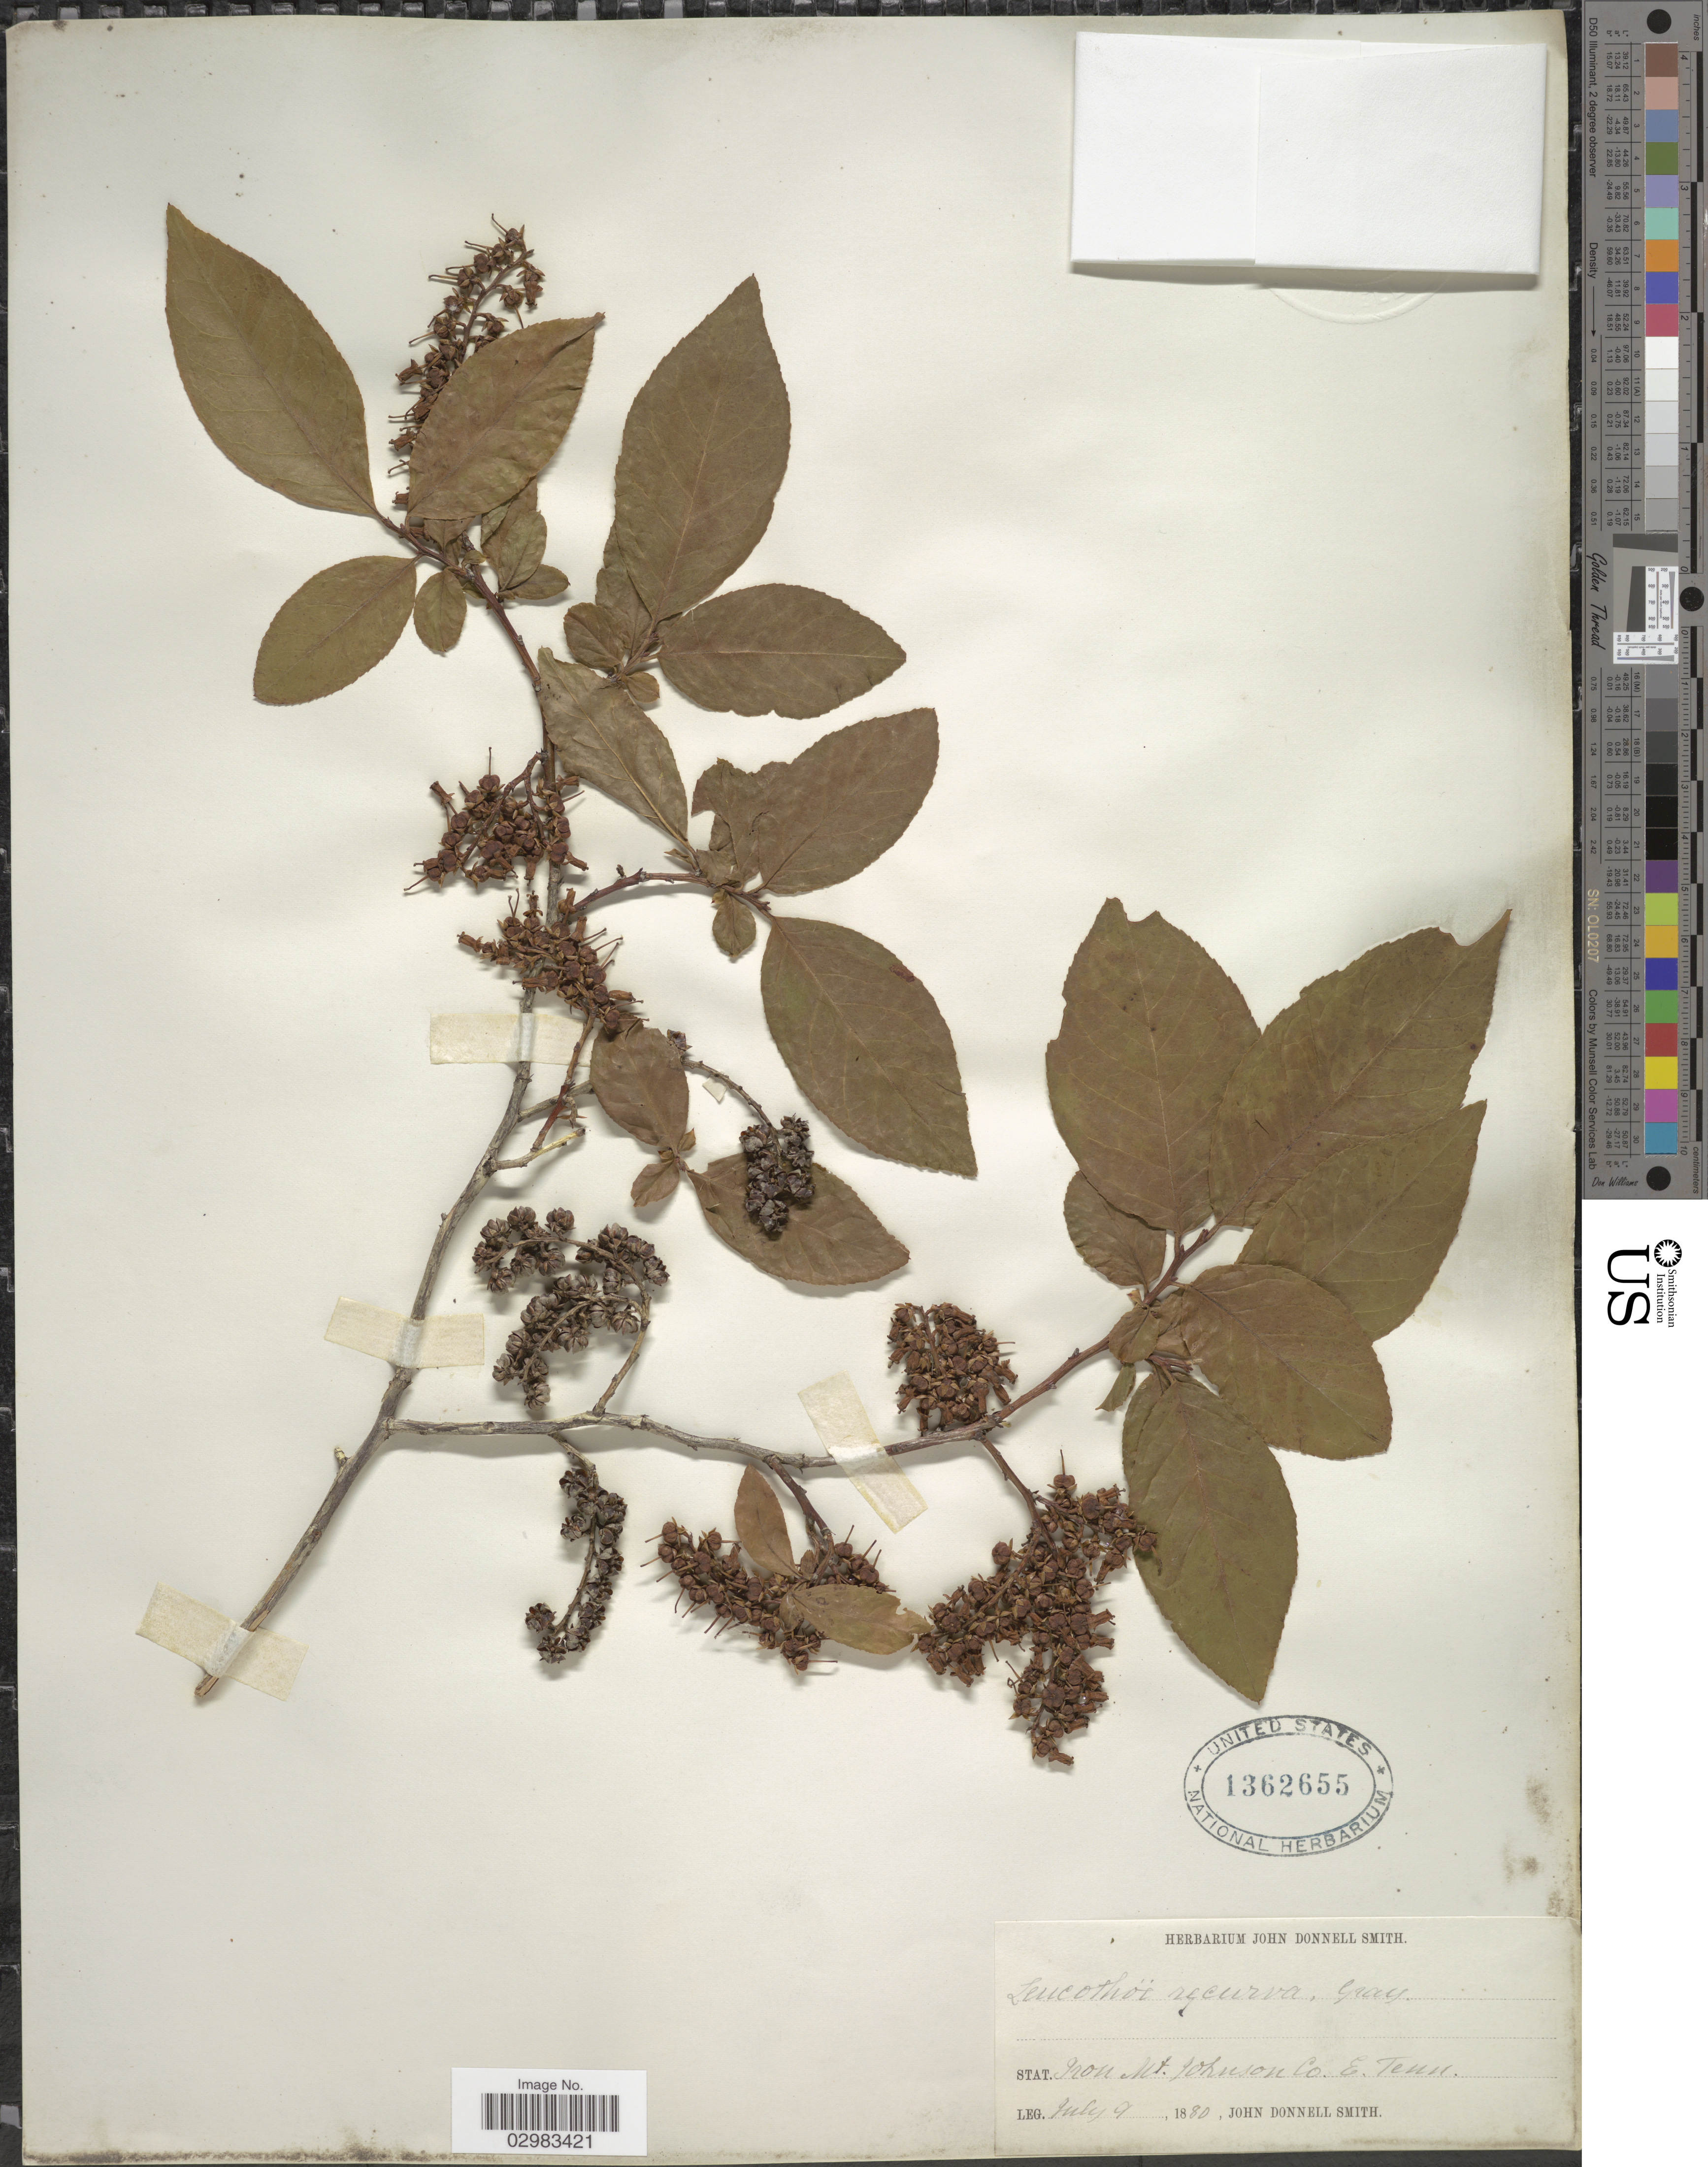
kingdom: Plantae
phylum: Tracheophyta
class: Magnoliopsida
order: Ericales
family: Ericaceae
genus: Leucothoe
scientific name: Leucothoë racemosa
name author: (L.) A. Gray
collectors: J. Donnell Smith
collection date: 1880-07-09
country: United States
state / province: Tennessee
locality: Stat. Iron Mt. Johnson Co. E. Tenn.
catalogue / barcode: US 1362655